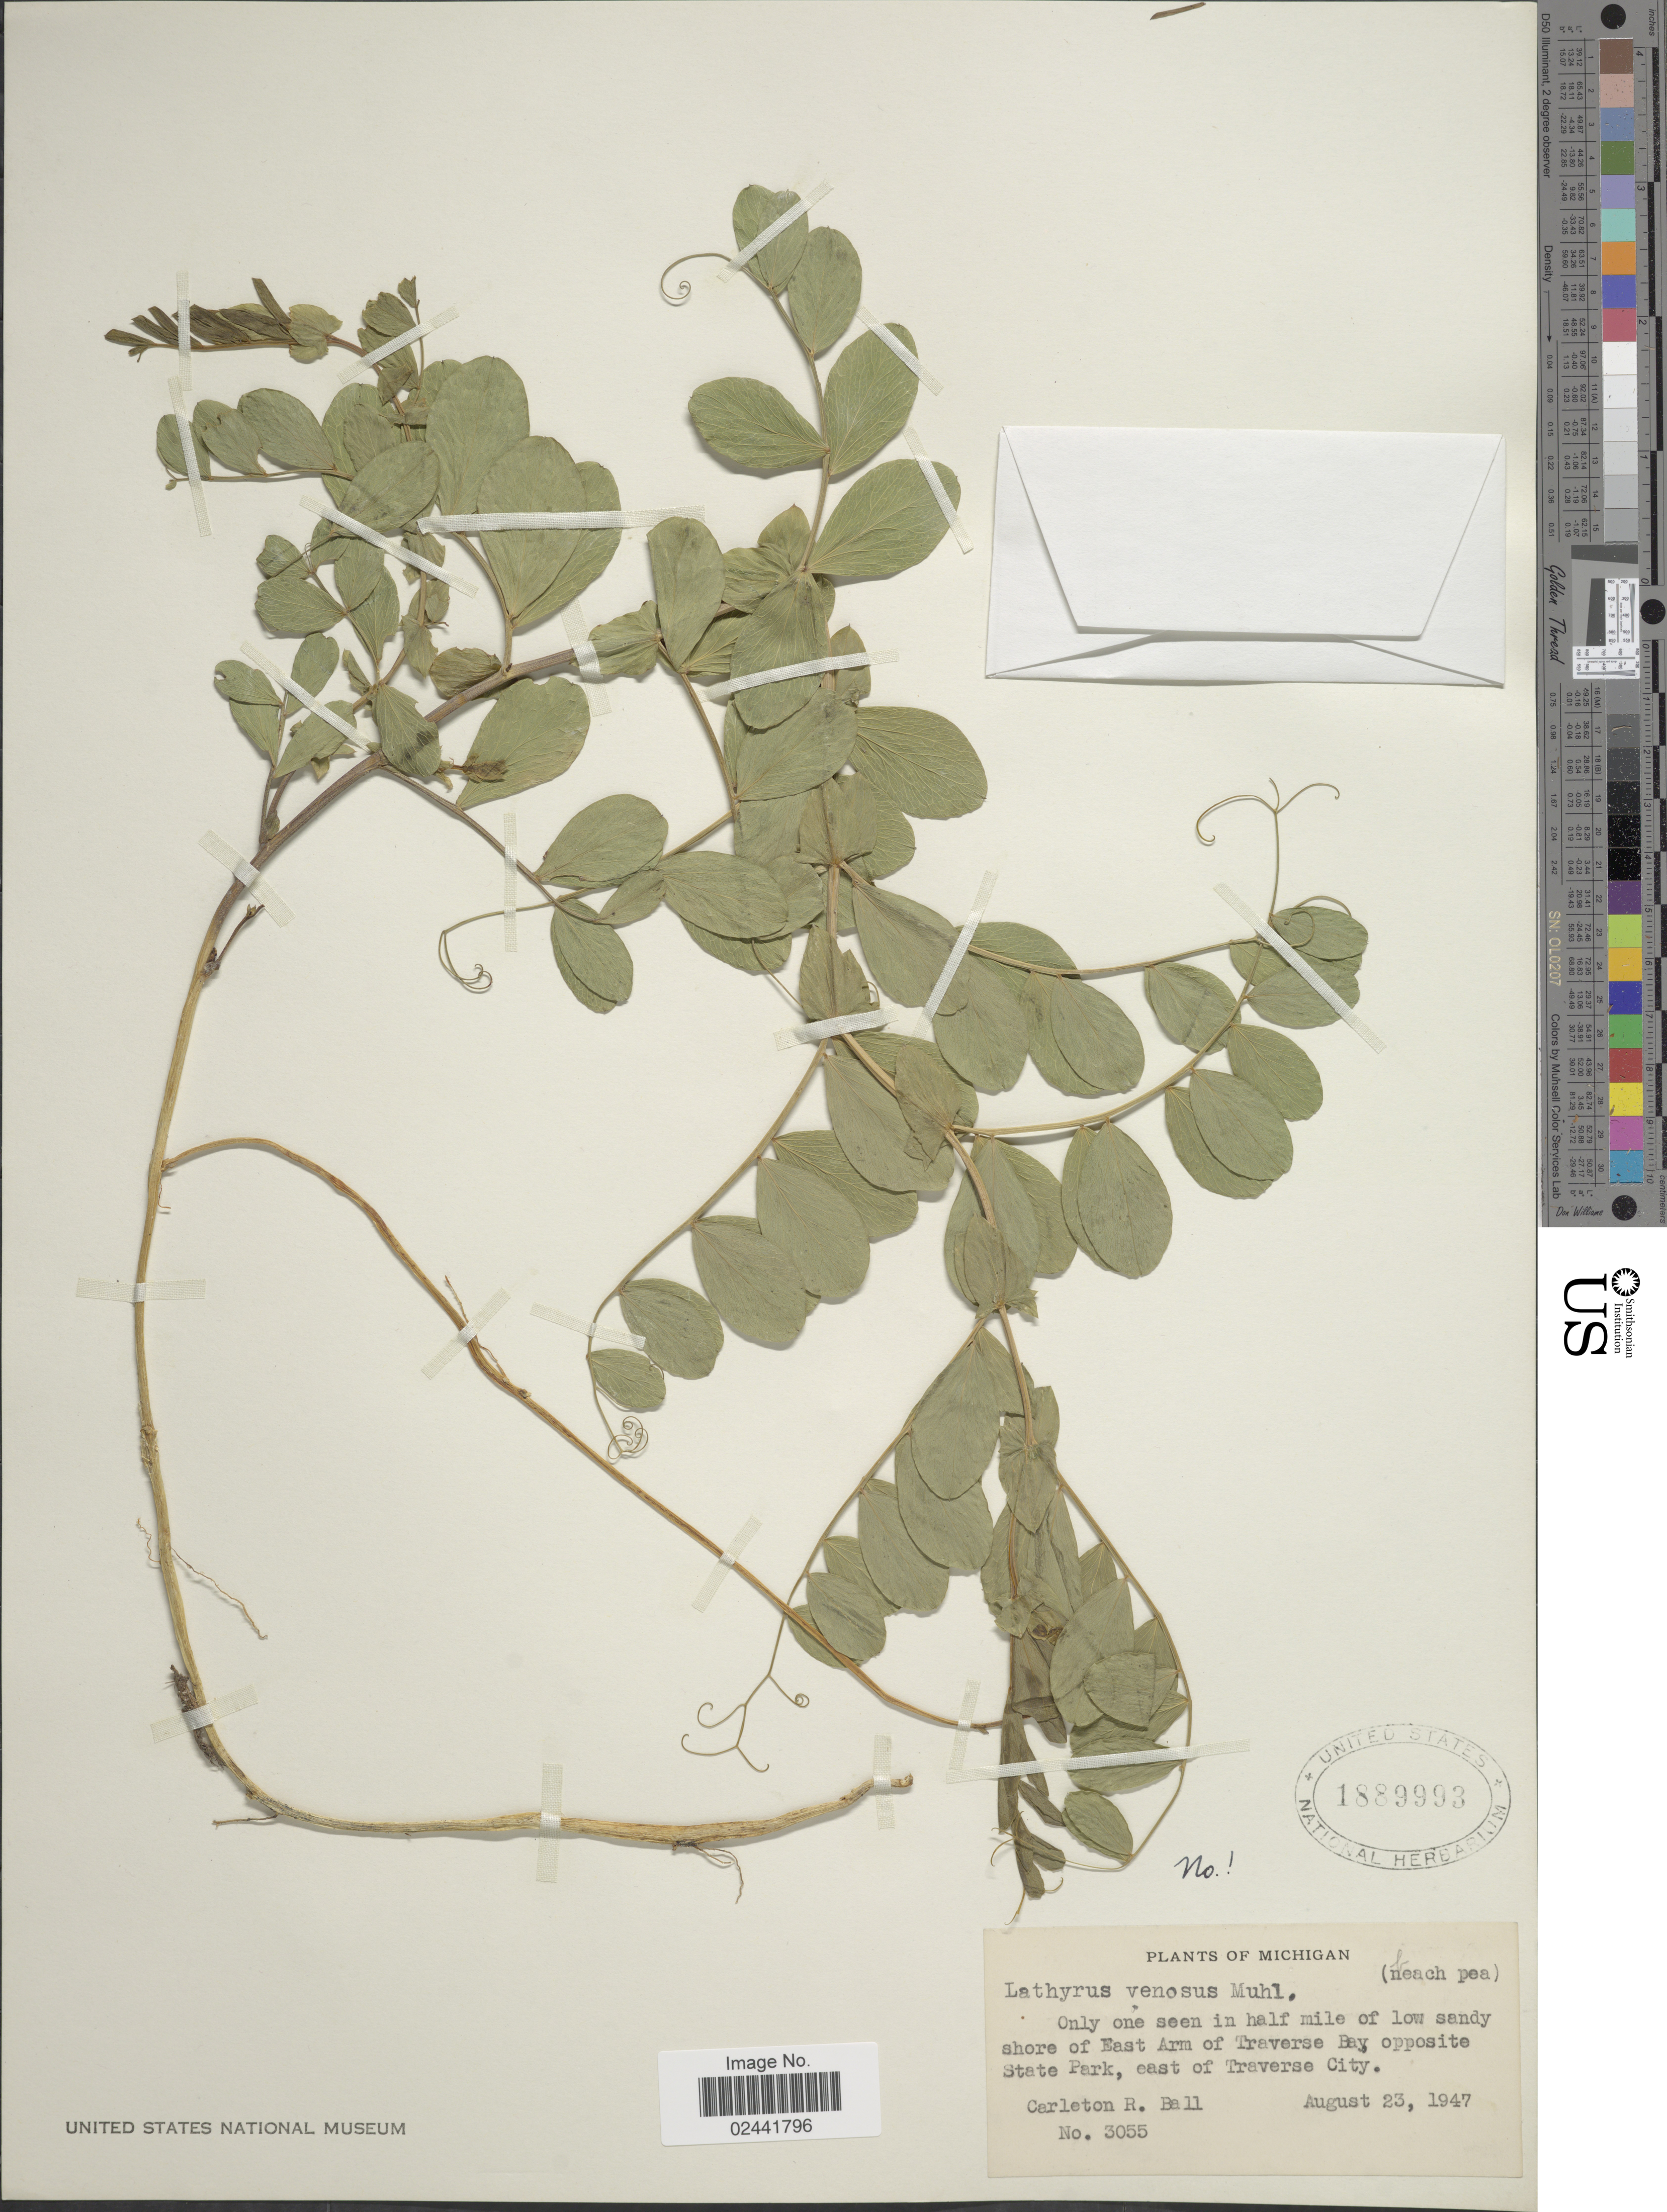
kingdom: Plantae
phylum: Tracheophyta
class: Magnoliopsida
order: Fabales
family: Fabaceae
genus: Lathyrus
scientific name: Lathyrus venosus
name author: Muhl. ex Willd.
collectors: C. R. Ball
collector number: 3055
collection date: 1947-08-23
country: United States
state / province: Michigan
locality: Half mile of low sandy shore of East Arm of Traverse Bay opposite State Park, east of Traverse City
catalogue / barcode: US 1889993